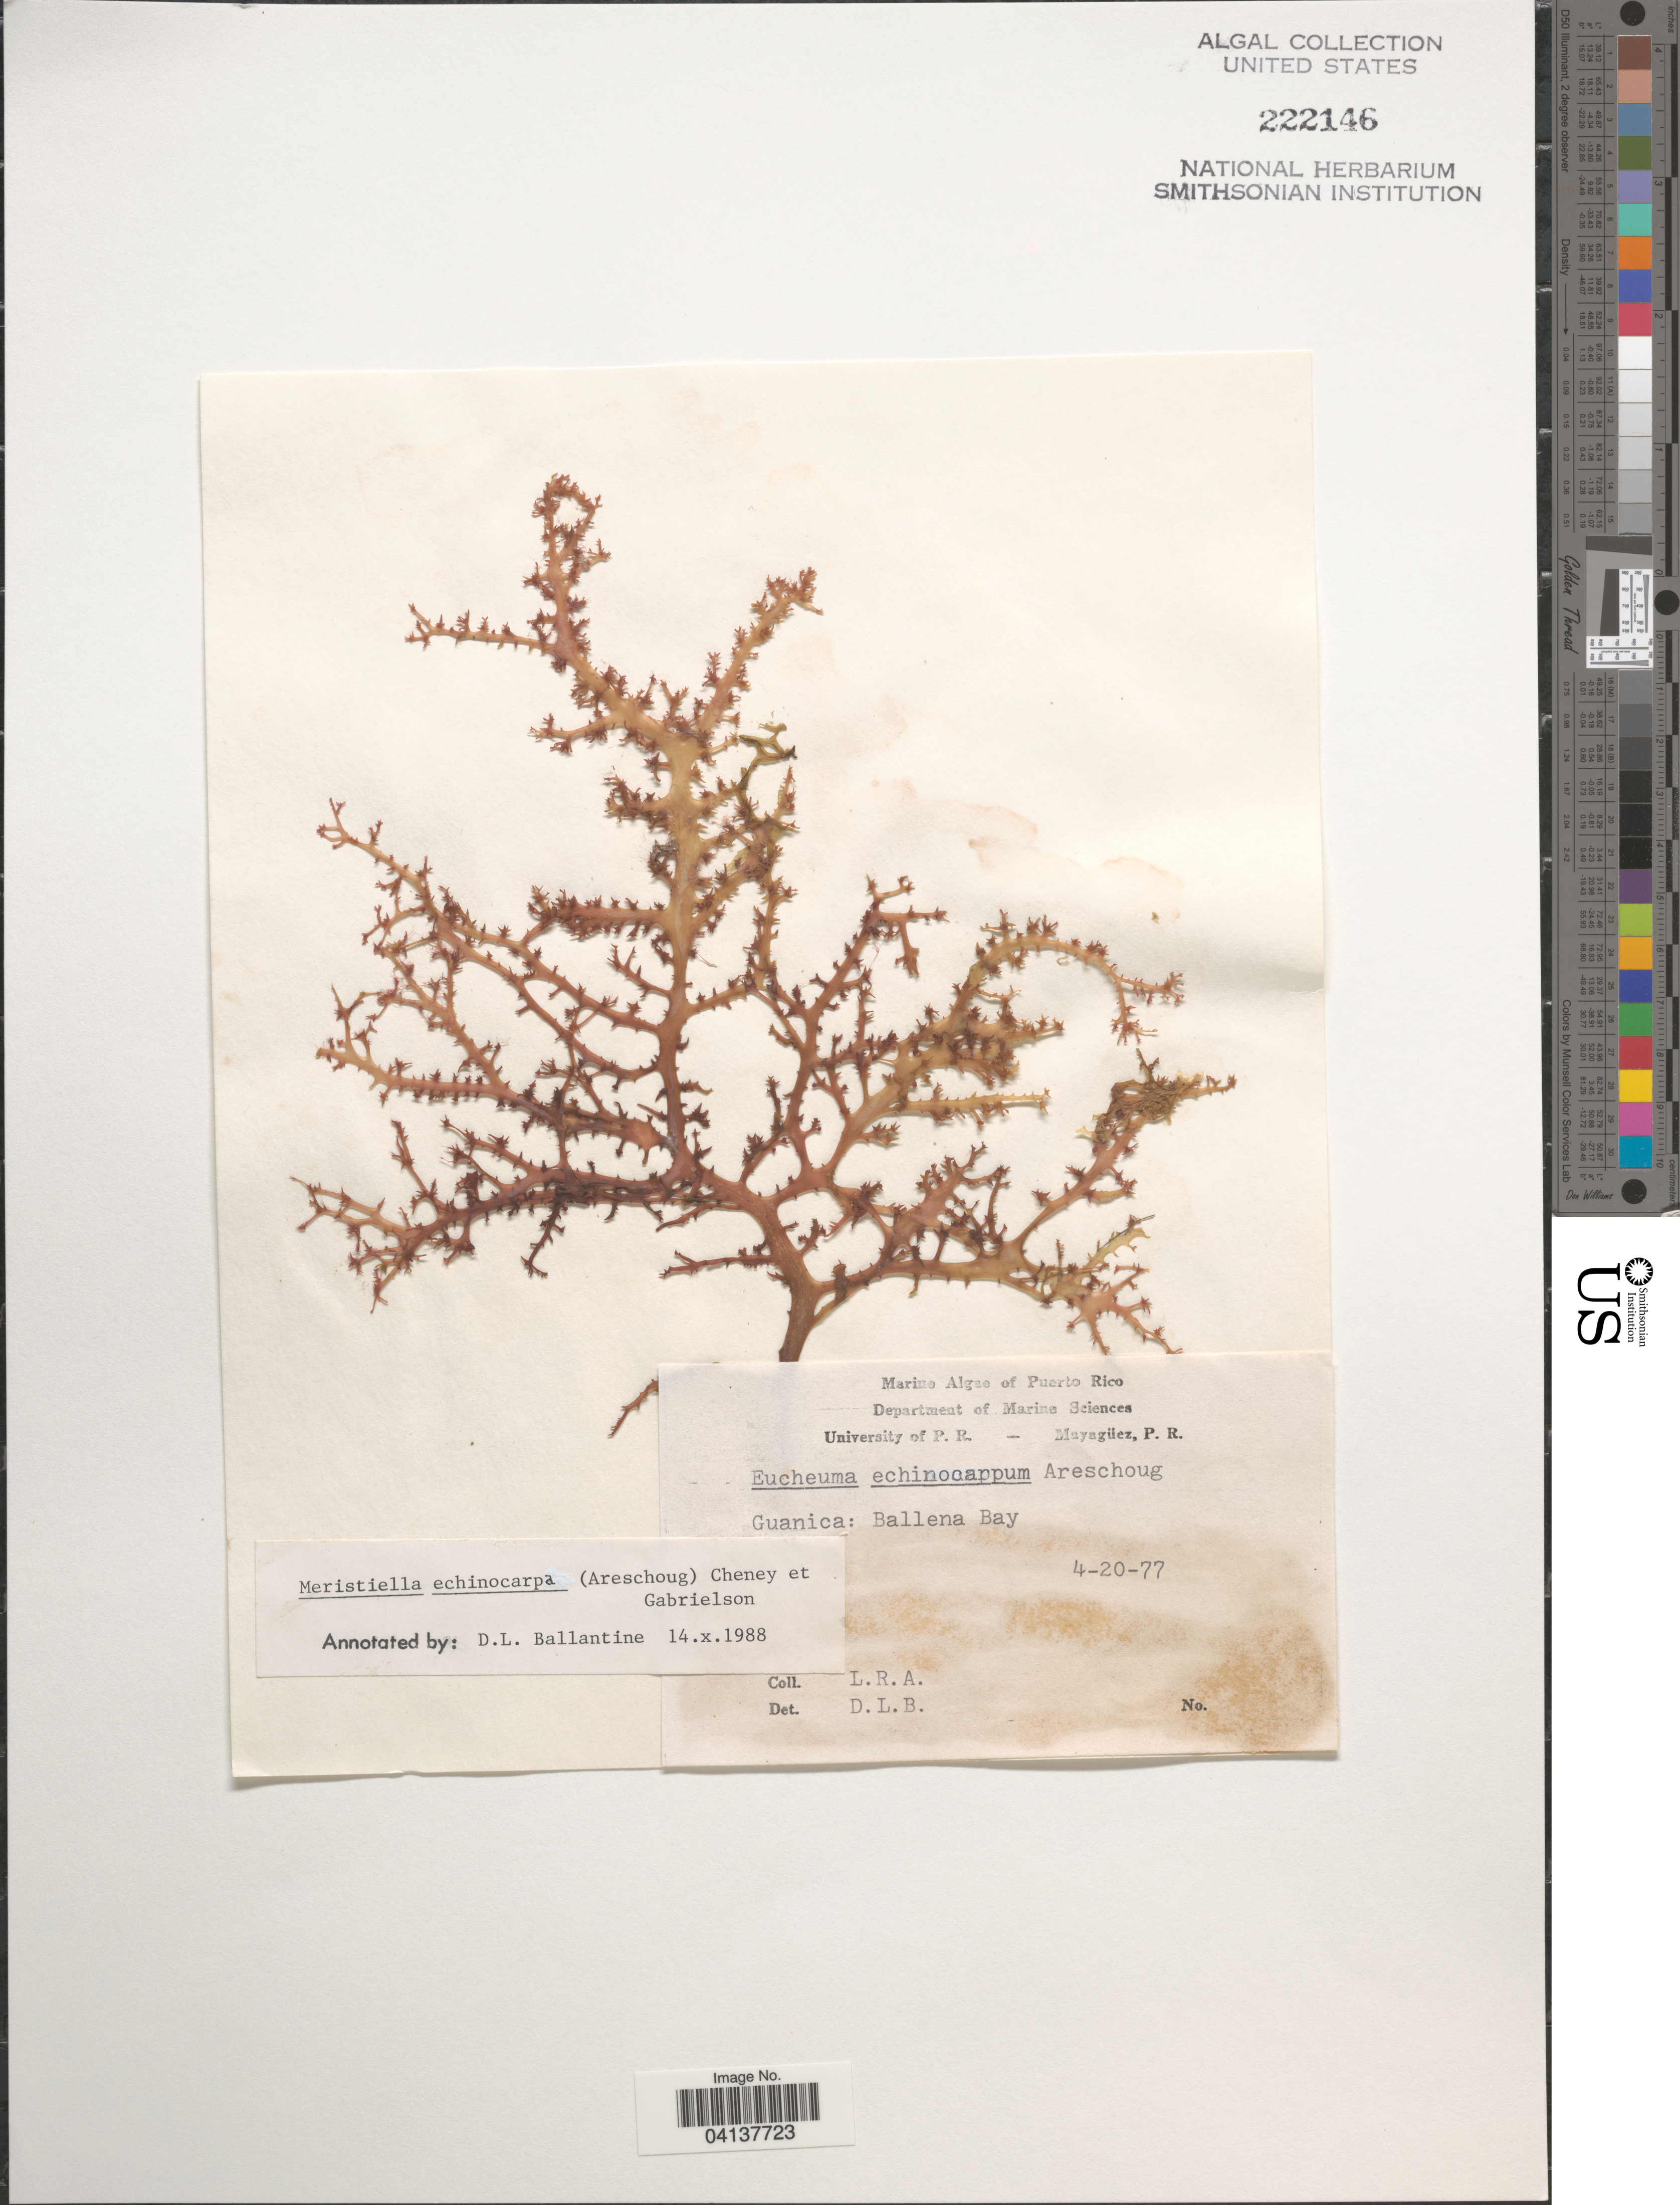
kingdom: Plantae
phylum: Rhodophyta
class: Florideophyceae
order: Gigartinales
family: Solieriaceae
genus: Meristotheca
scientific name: Meristotheca gelidium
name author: (J. Agardh) E.J. Faye & Masuda in E.J. Faye et al.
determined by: Algae name updating Project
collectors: L. R. A.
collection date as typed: Transcribed d/m/y: 20/4/77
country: Puerto Rico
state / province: Guánica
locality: Ballena Bay.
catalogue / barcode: US 222146